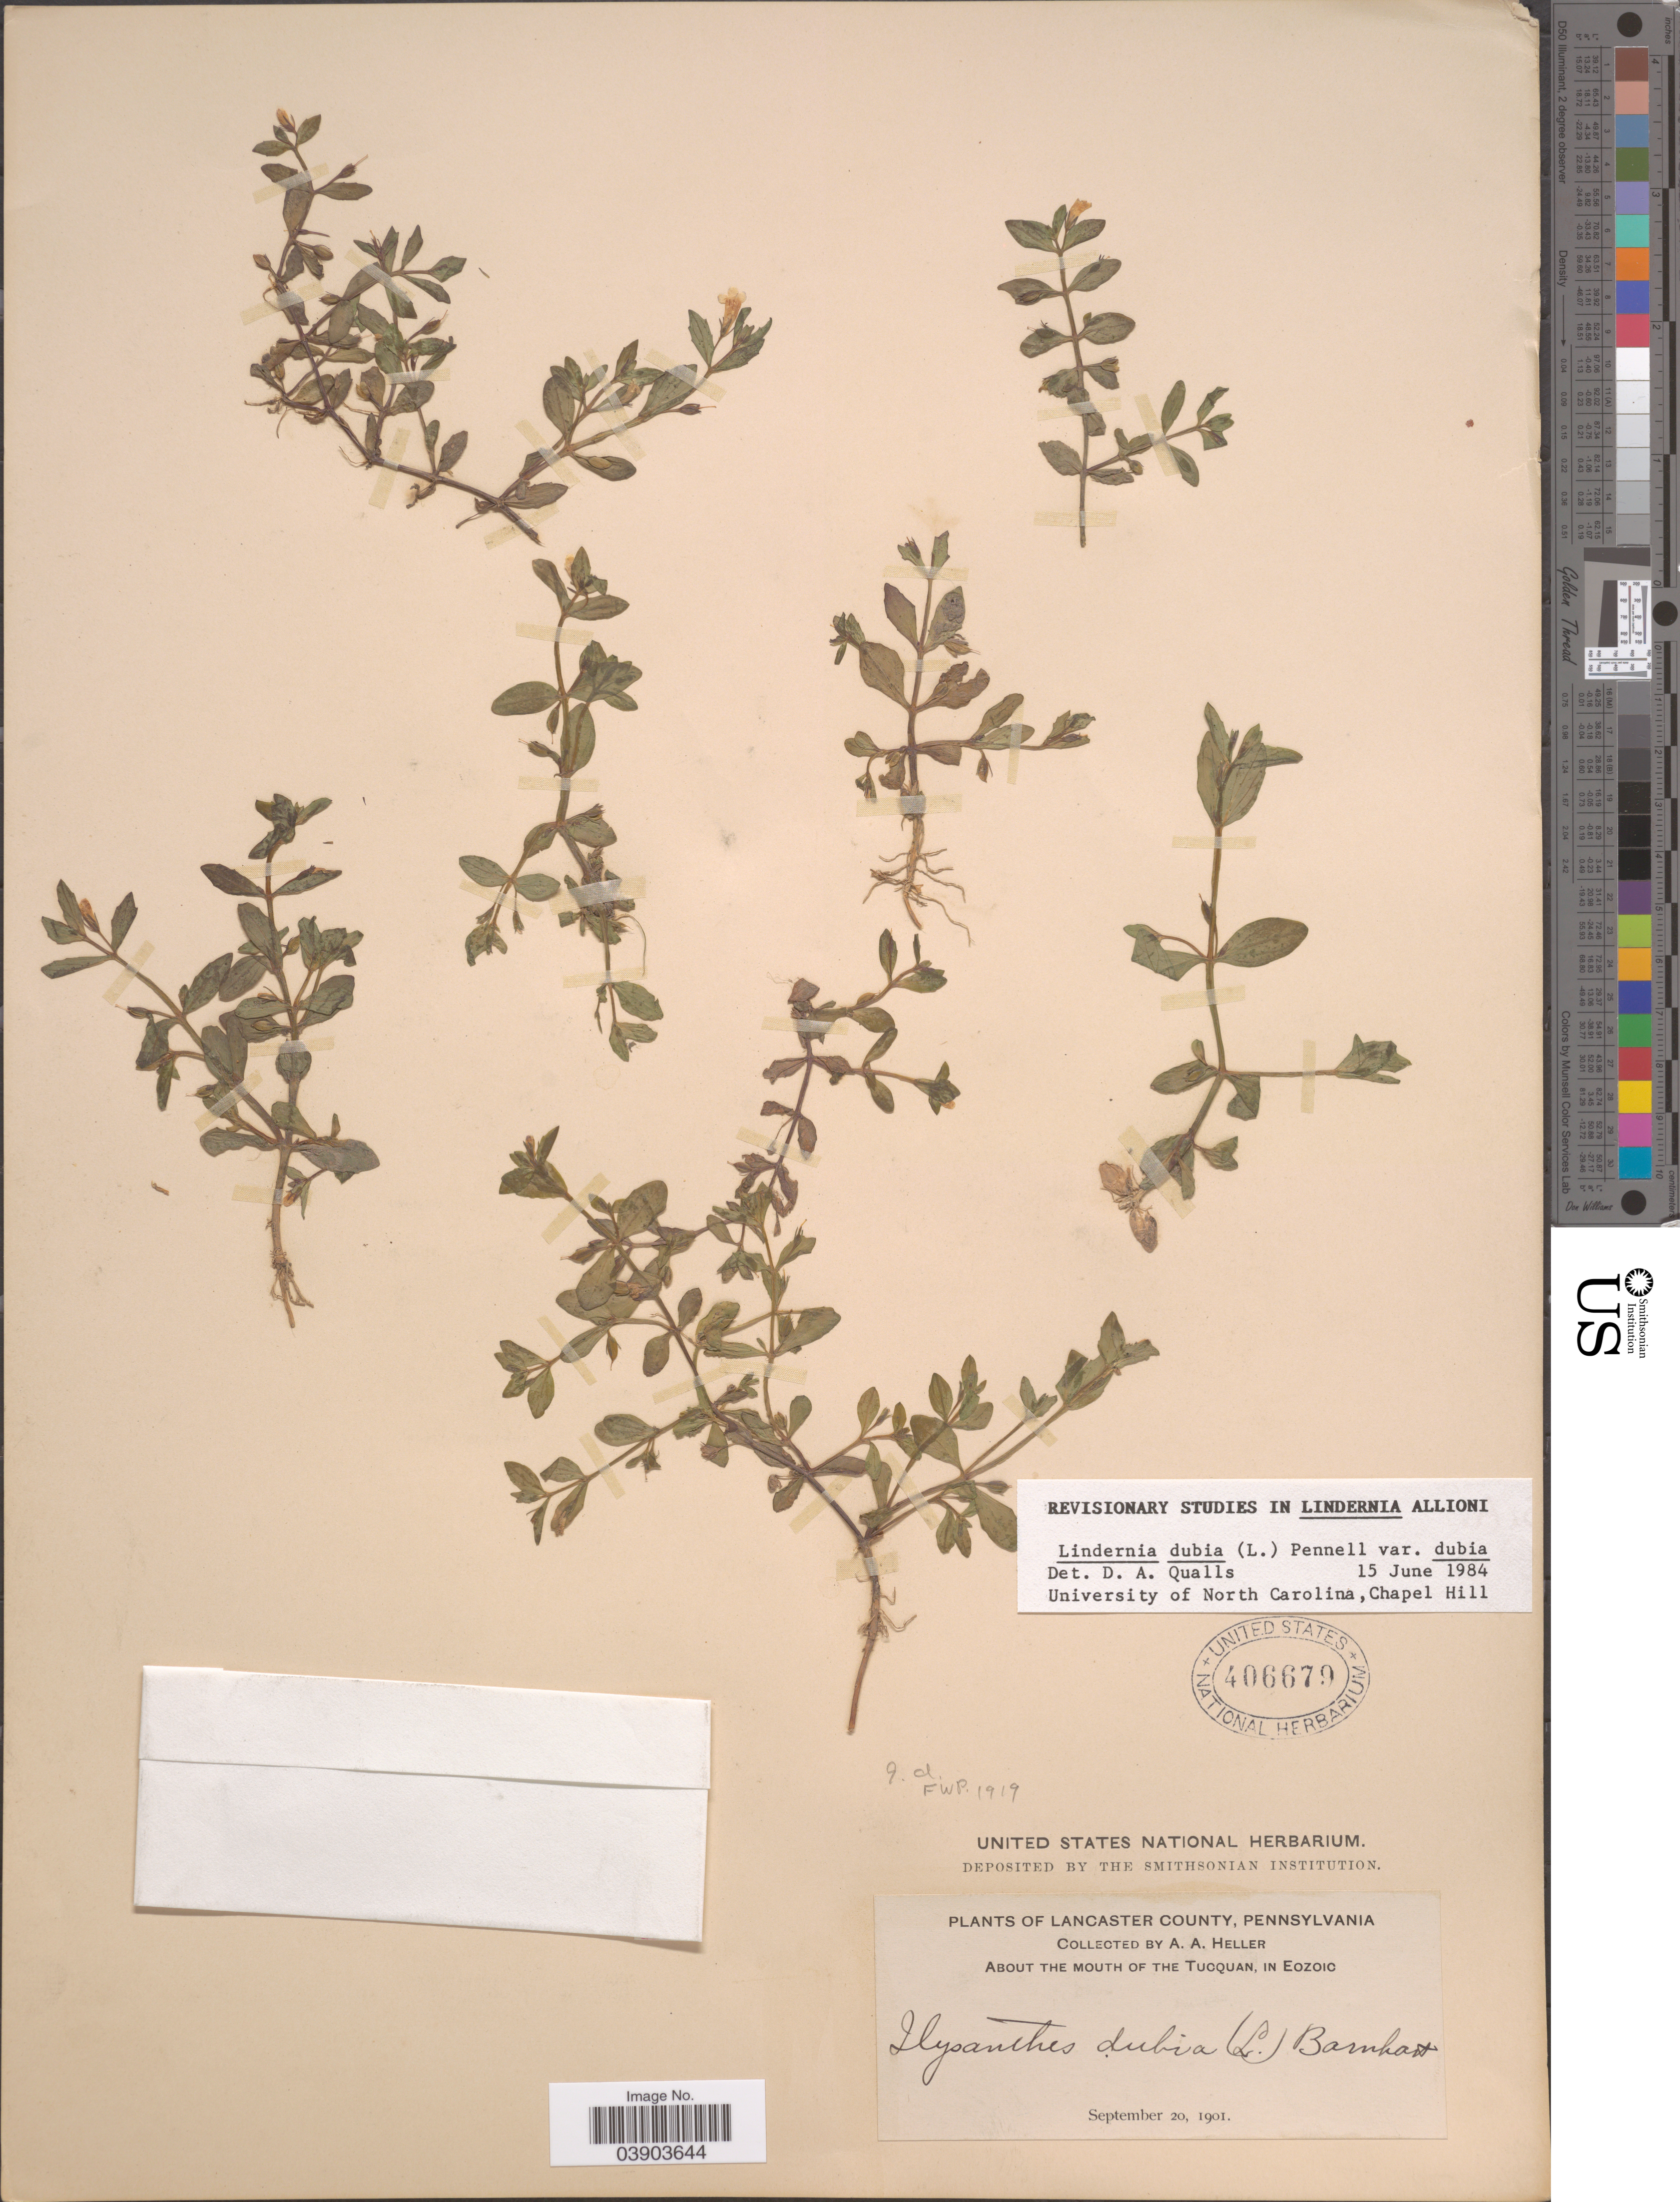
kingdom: Plantae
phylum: Tracheophyta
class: Magnoliopsida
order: Lamiales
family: Linderniaceae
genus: Lindernia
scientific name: Lindernia dubia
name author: (L.) Pennell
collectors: A. A. Heller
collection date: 1901-09-20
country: United States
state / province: Pennsylvania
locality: Lancaster County. About the mouth of the Tucquan, in Eozoic.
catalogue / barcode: US 406679